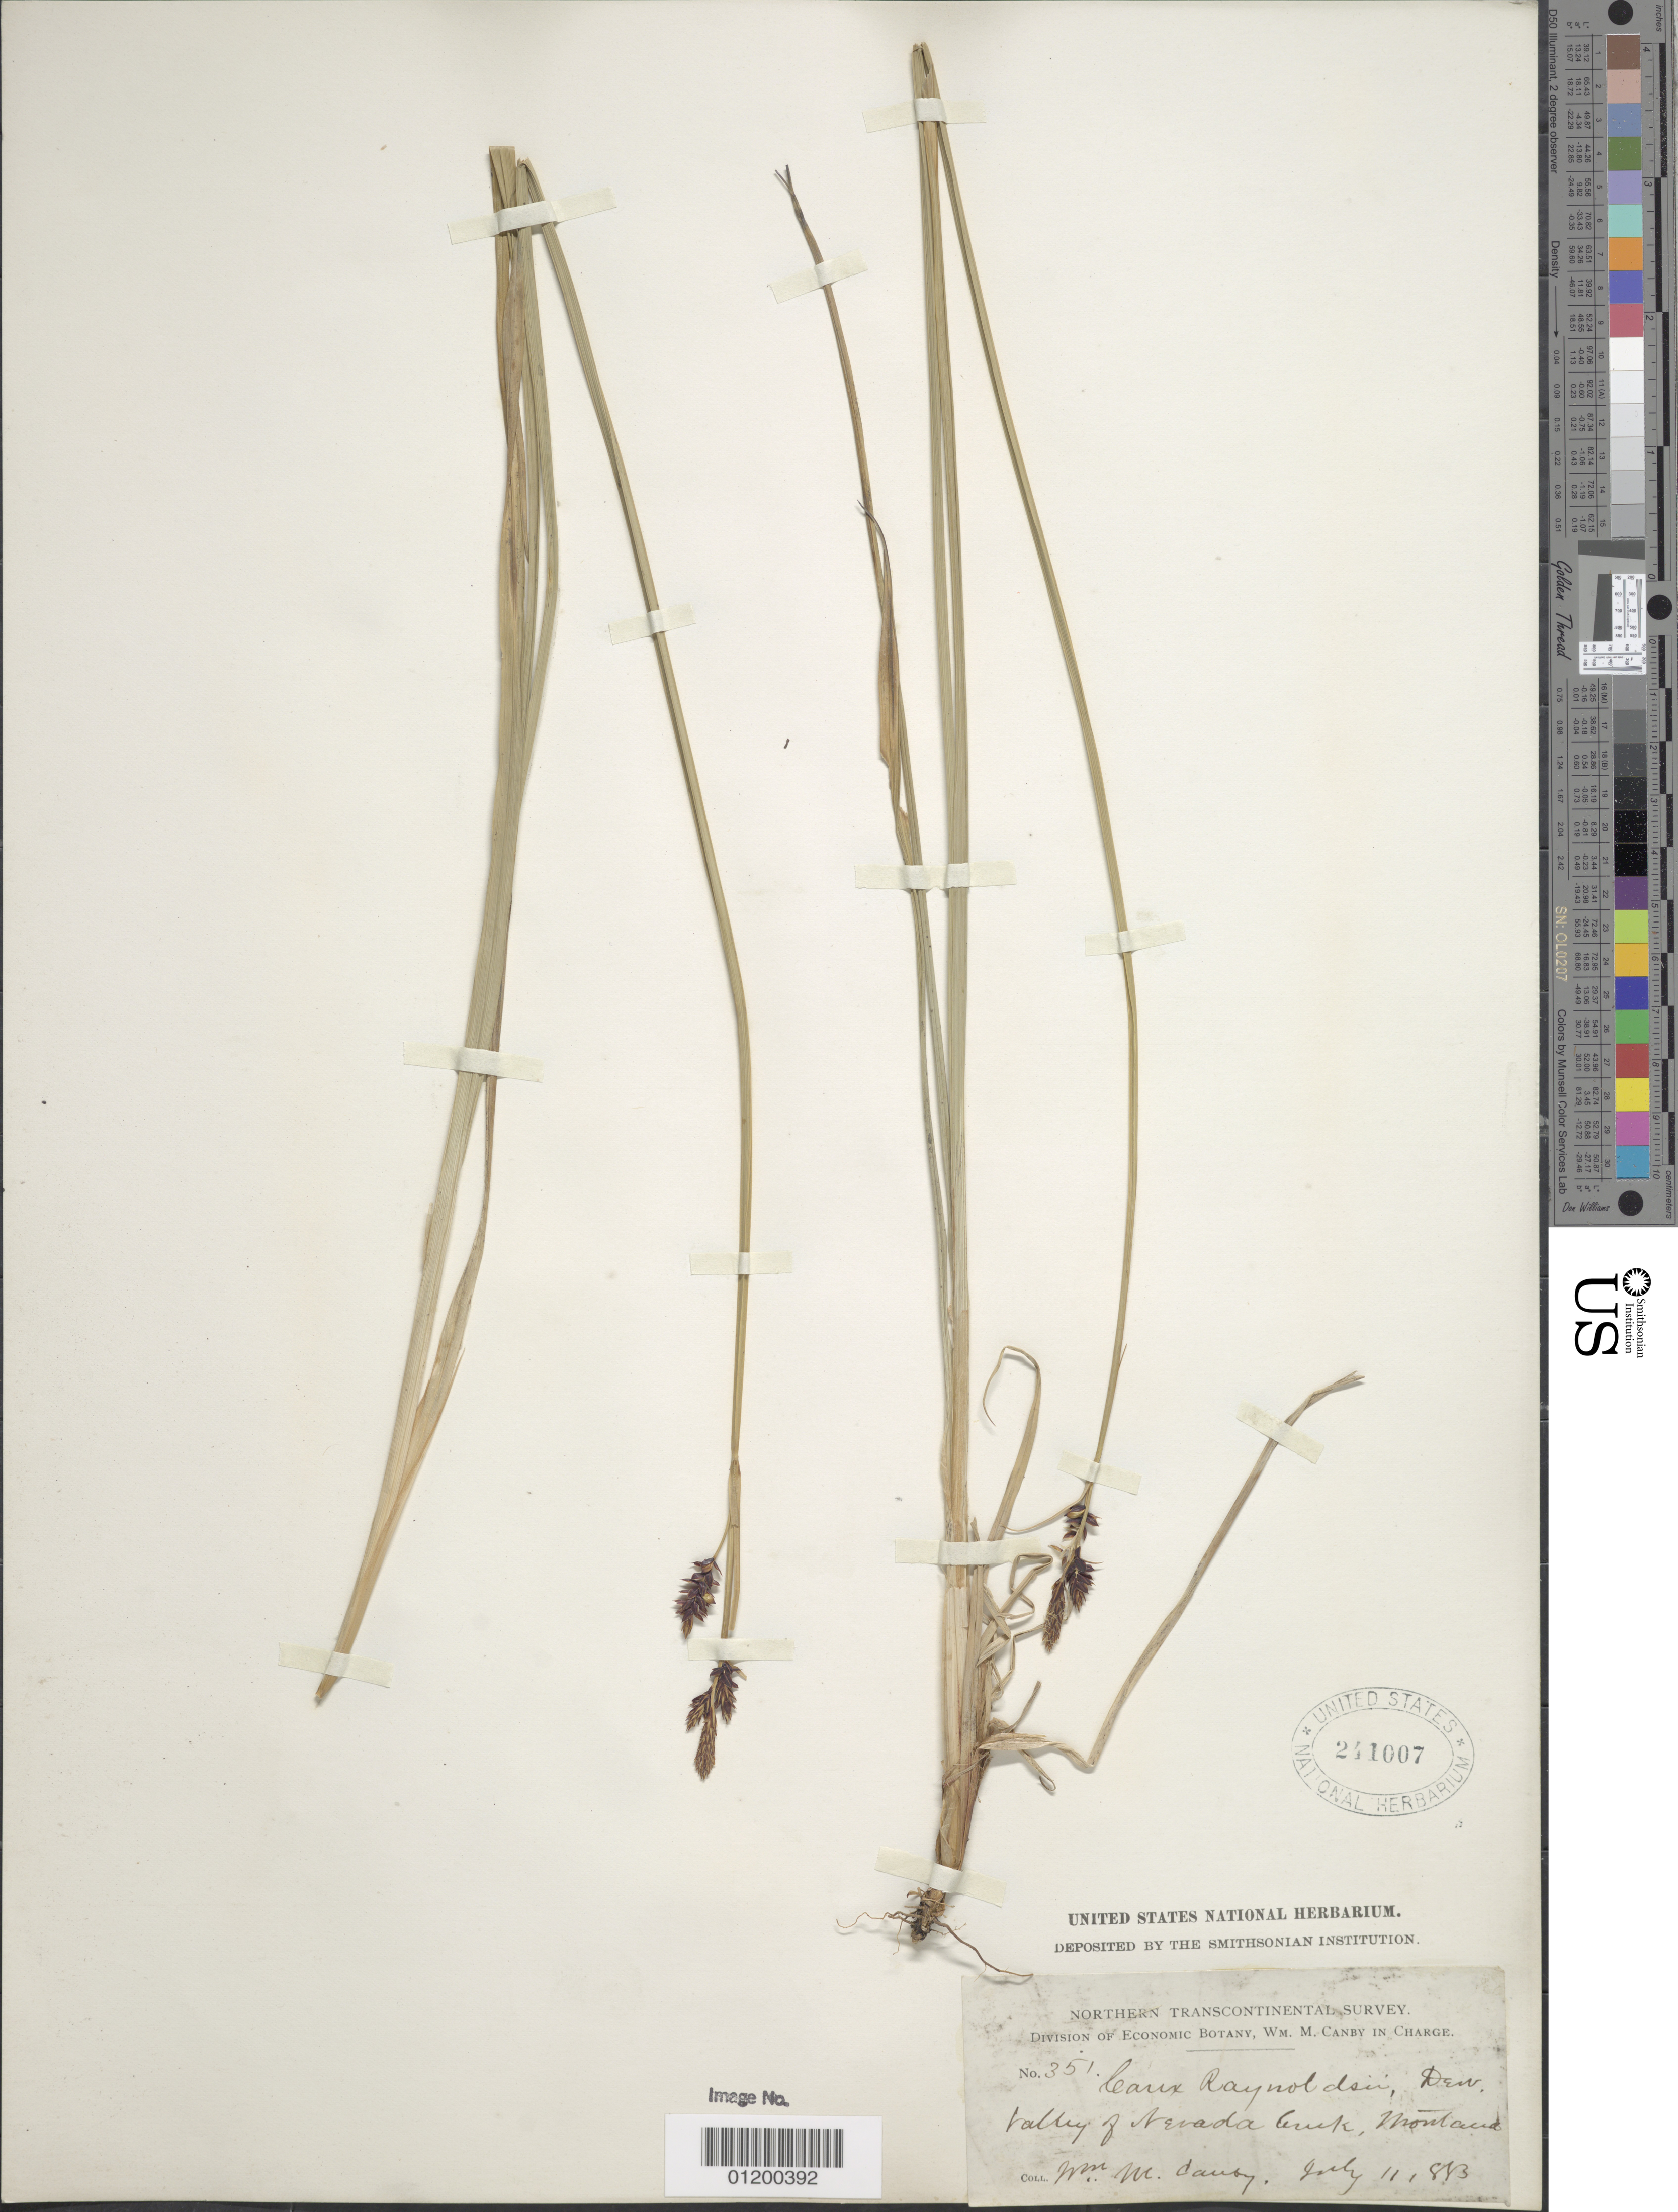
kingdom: Plantae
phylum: Tracheophyta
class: Liliopsida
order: Poales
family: Cyperaceae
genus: Carex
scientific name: Carex raynoldsii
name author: Dewey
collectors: W. M. Canby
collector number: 351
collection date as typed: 11 Jul 1883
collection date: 1883-07-11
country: United States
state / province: Montana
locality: Valley of Nevada Creek.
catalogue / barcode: US 241007